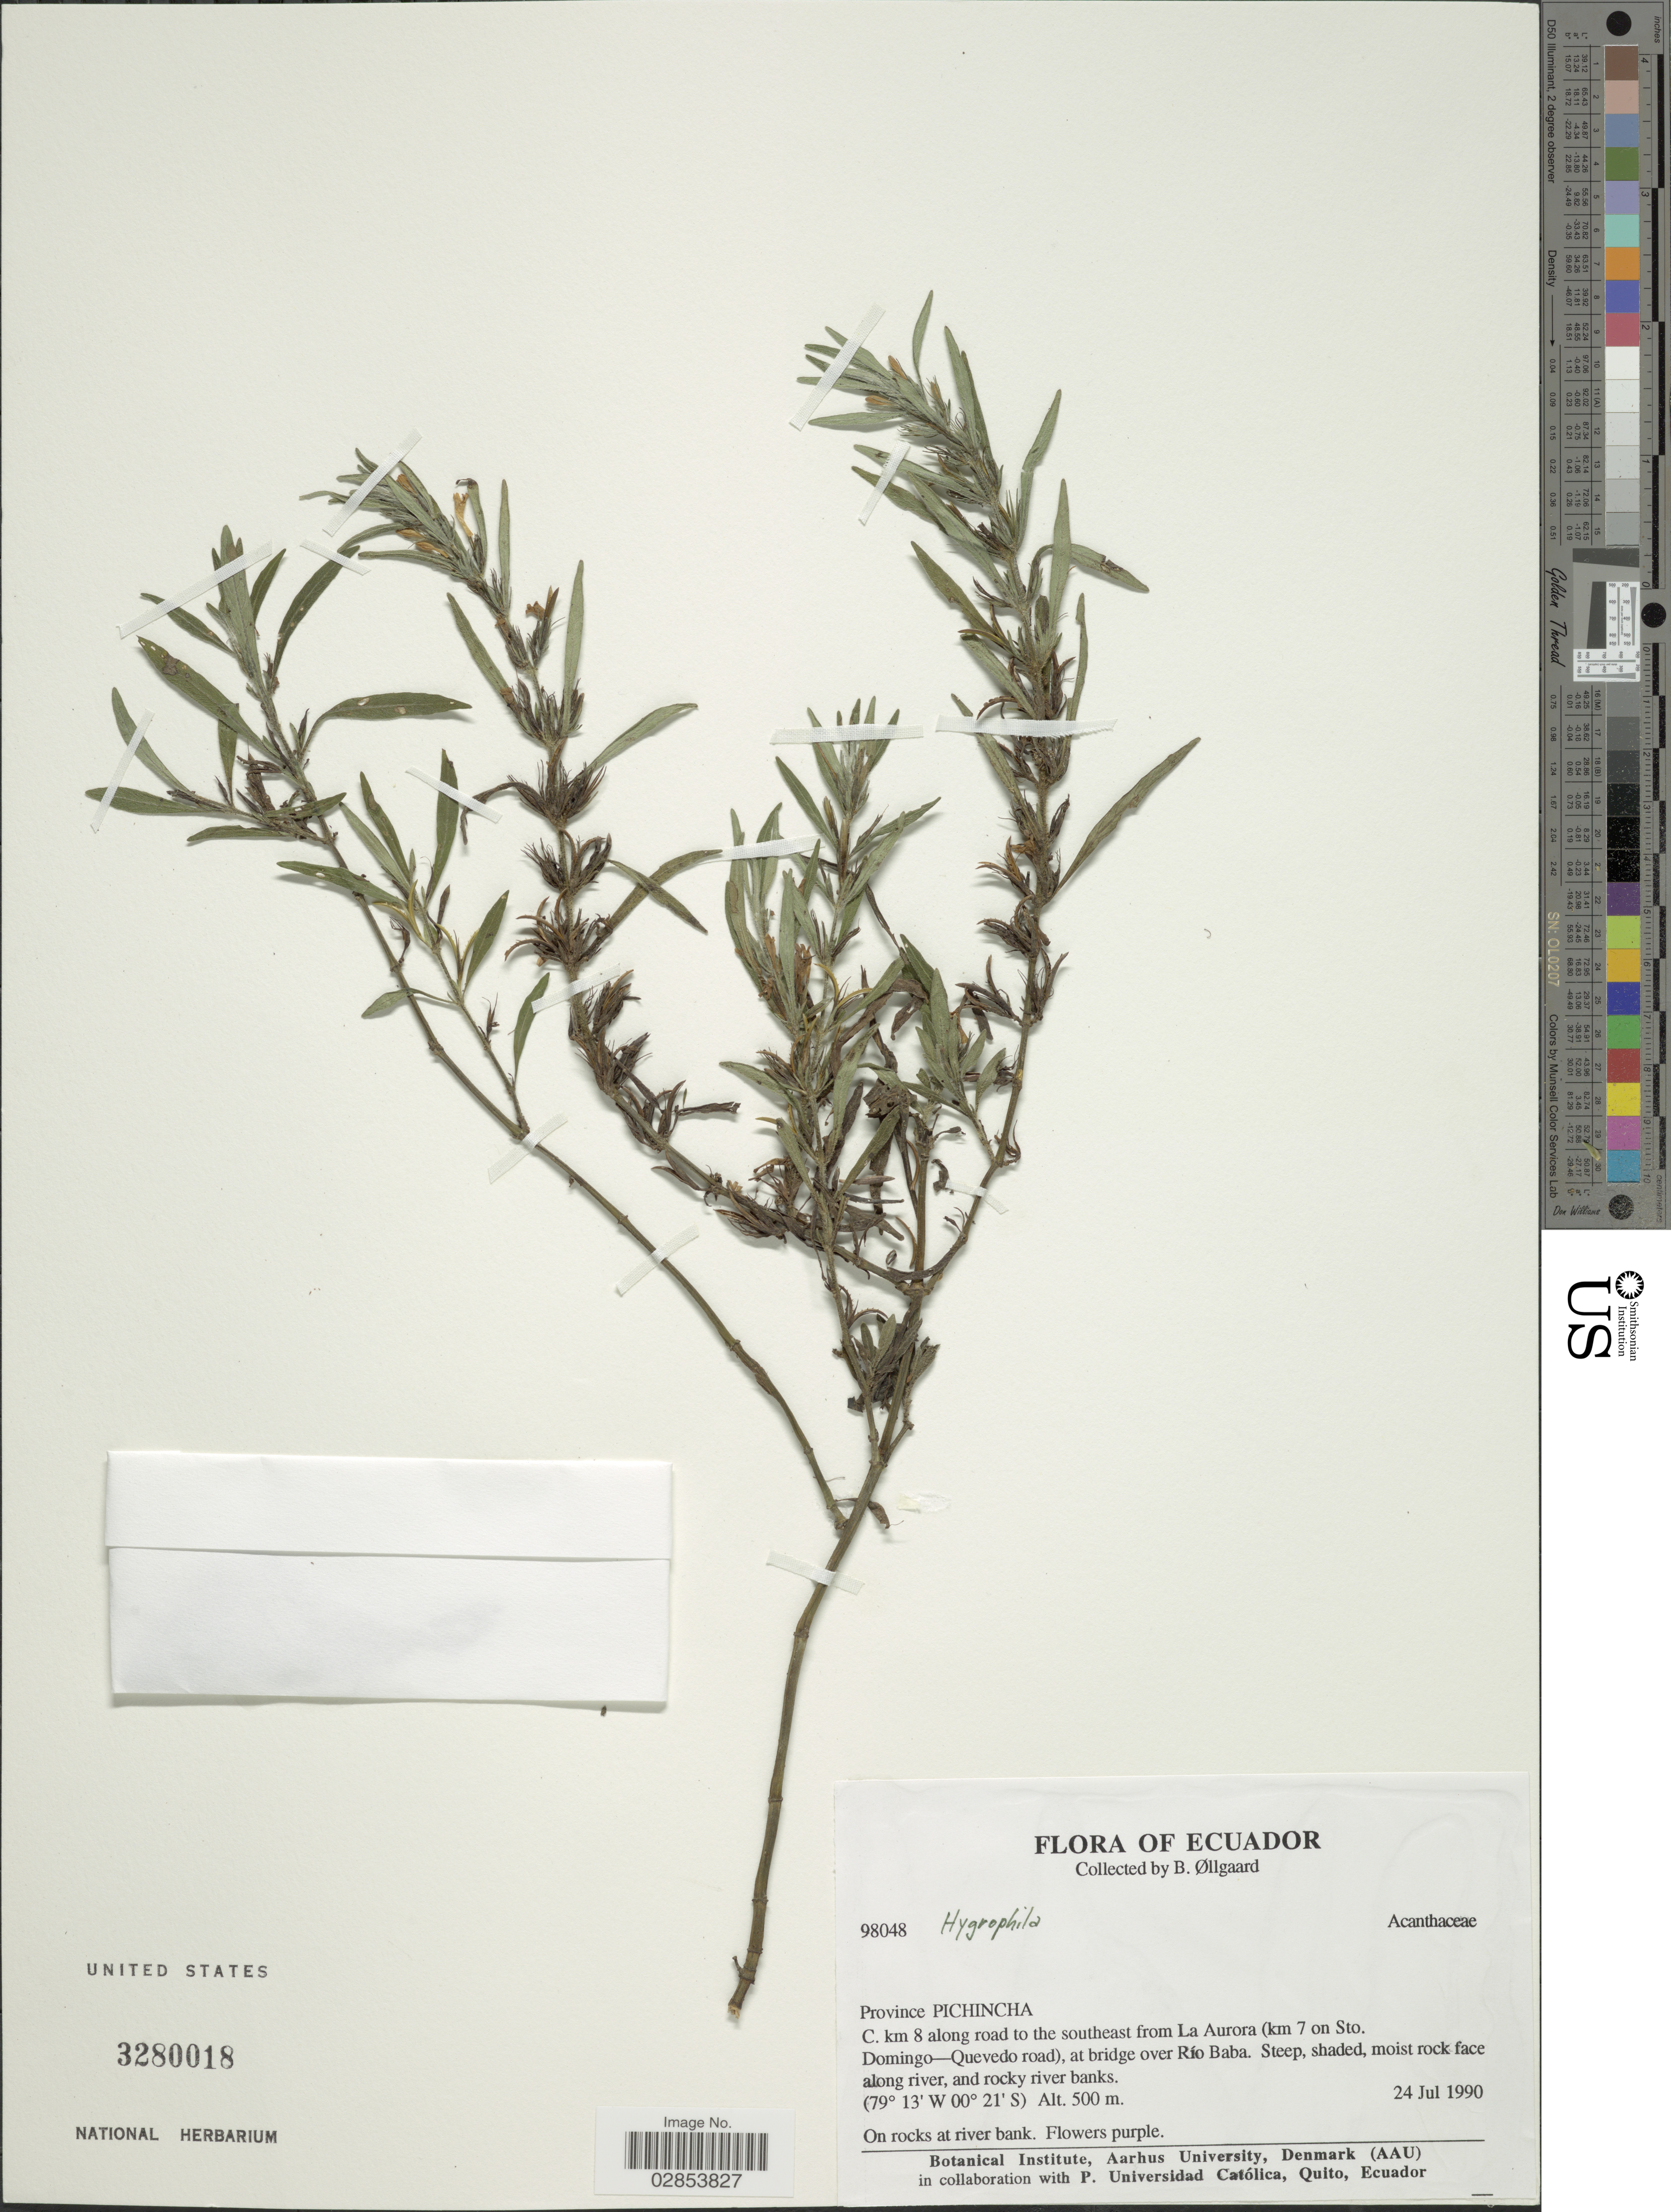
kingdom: Plantae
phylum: Tracheophyta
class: Magnoliopsida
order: Lamiales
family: Acanthaceae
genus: Hygrophila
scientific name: Hygrophila costata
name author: Nees & T. Nees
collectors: B. Øllgaard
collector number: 98048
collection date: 1990-07-24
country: Ecuador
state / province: Pichincha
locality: C. km 8 along road to the southeast from La Aurora (km 7 on Sto. Domingo-Quevedo road), at bridge over Río Baba.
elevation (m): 500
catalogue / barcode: US 3280018